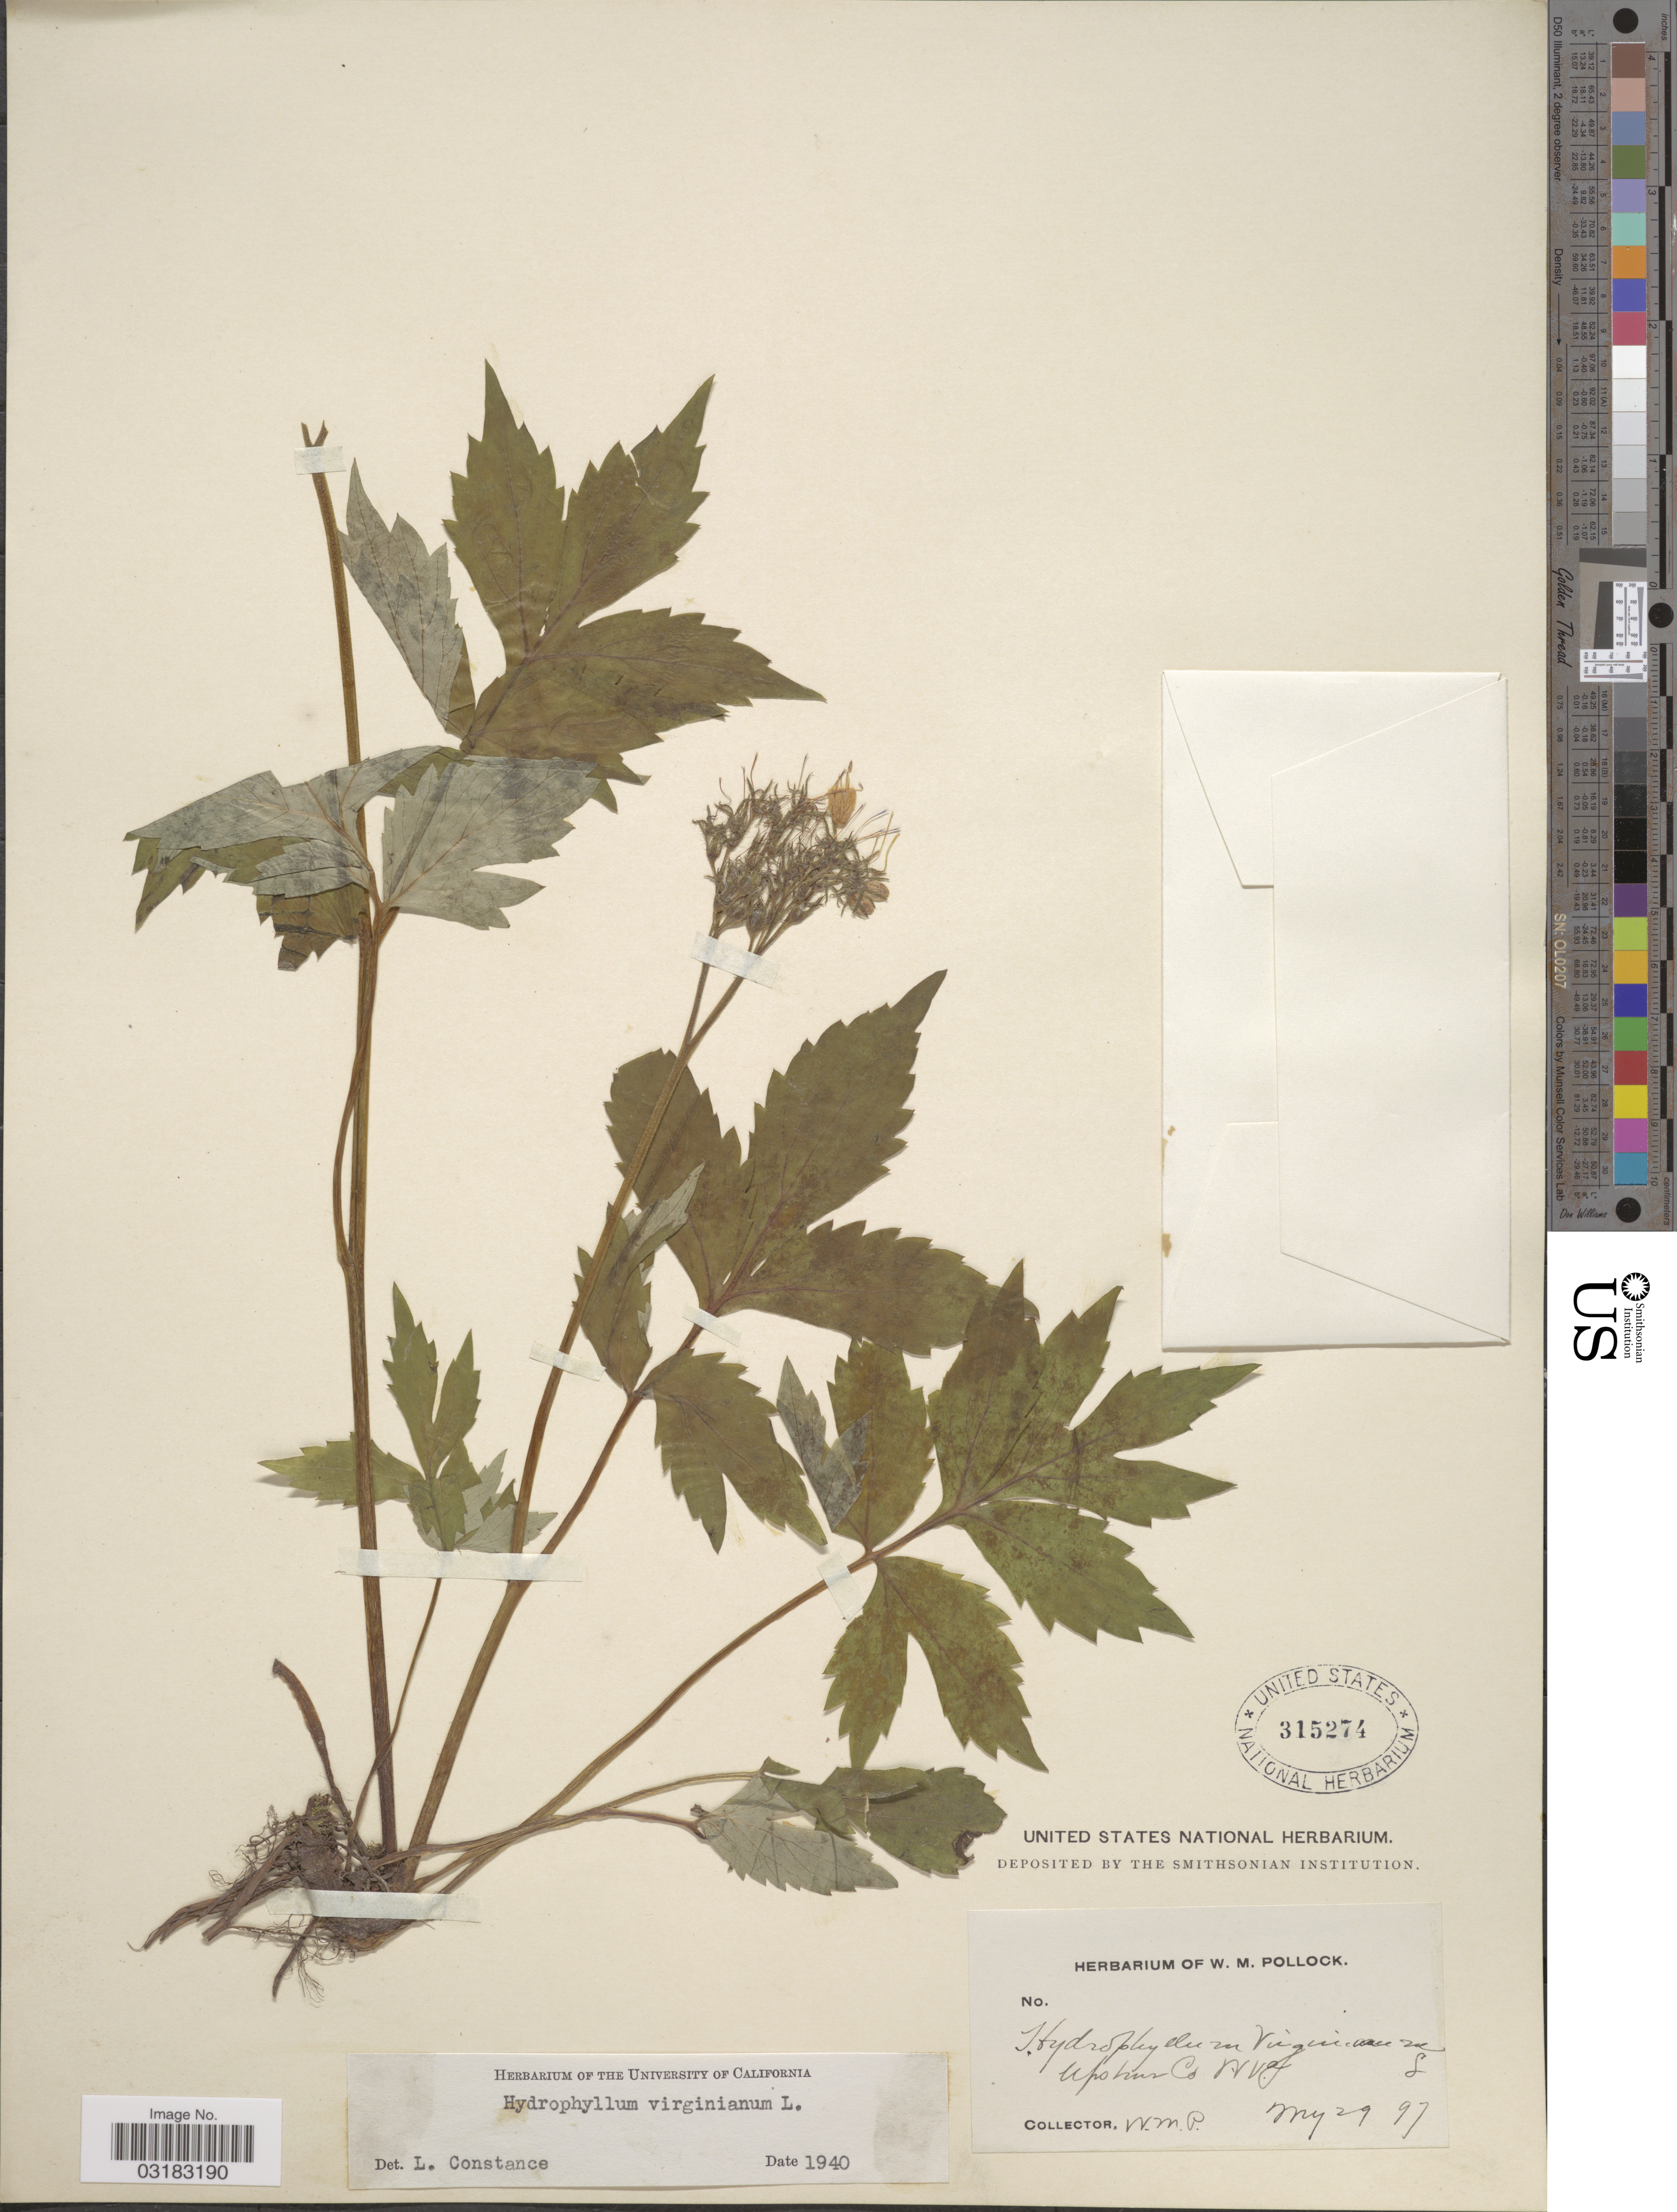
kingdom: Plantae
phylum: Tracheophyta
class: Magnoliopsida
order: Boraginales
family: Hydrophyllaceae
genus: Hydrophyllum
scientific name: Hydrophyllum virginianum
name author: L.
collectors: W. M. Pollock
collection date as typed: Transcribed d/m/y: 29/5/97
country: United States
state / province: West Virginia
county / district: Upshur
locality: W.Va.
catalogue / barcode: US 315274